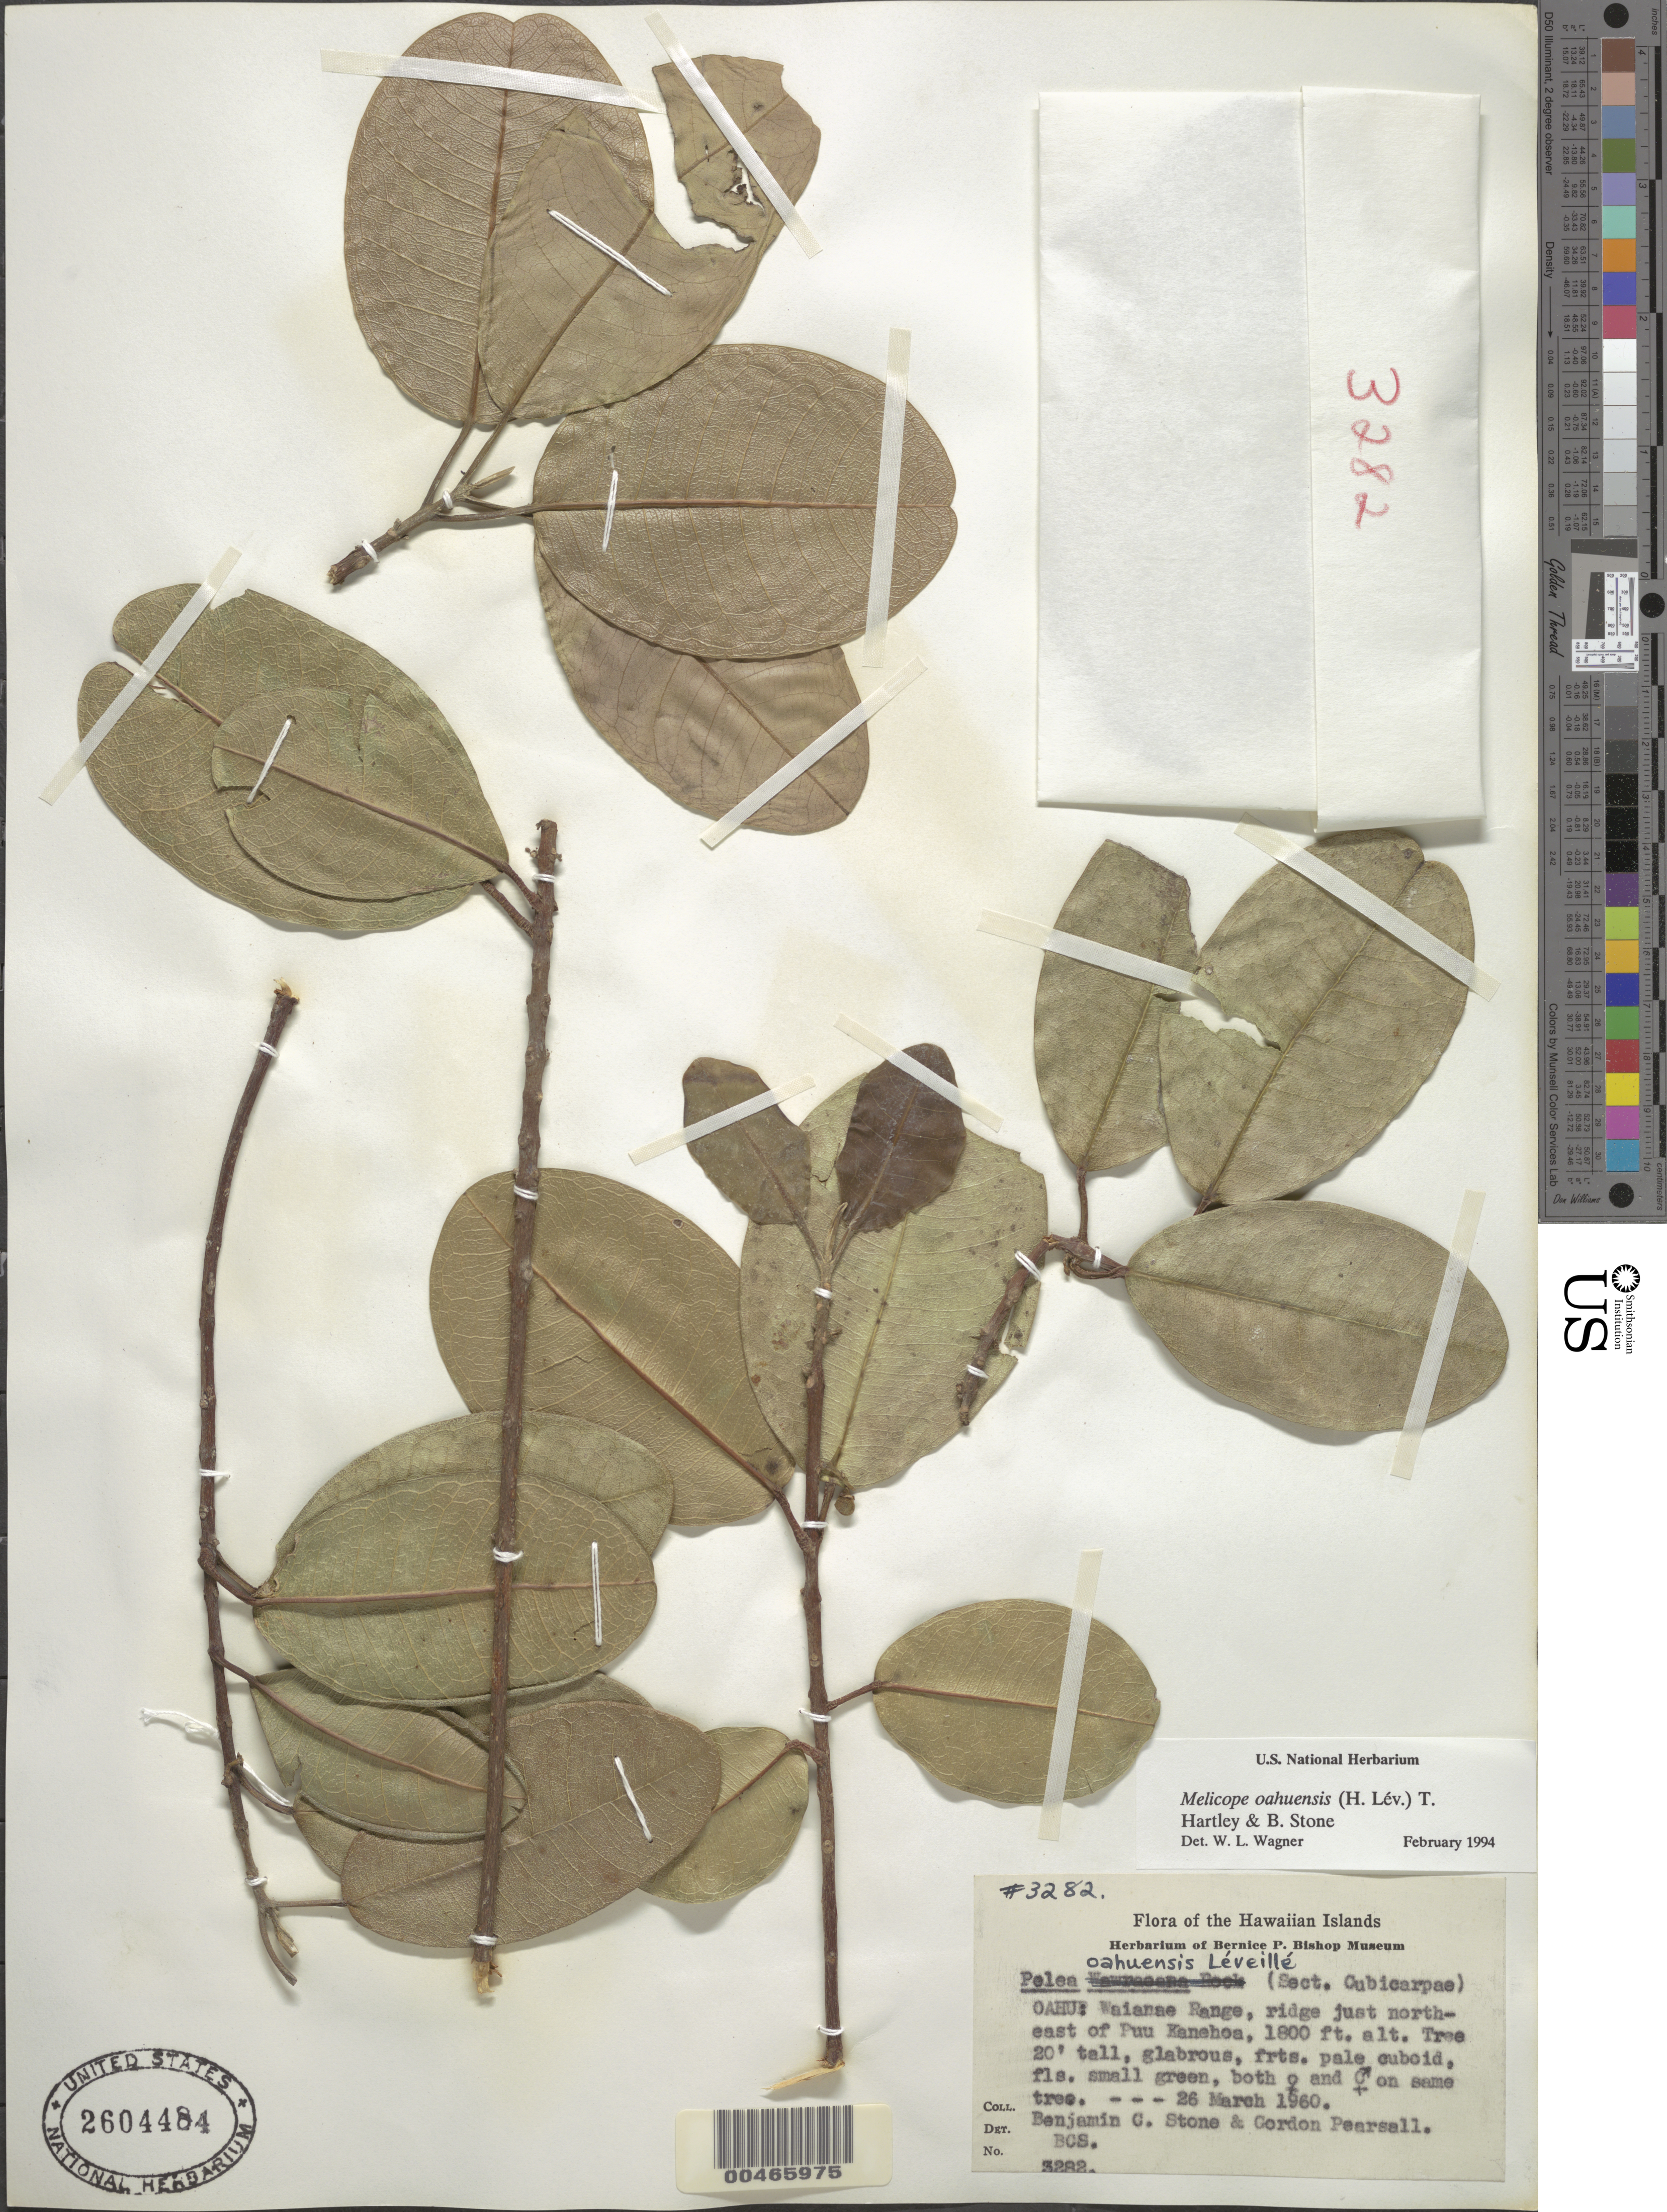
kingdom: Plantae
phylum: Tracheophyta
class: Magnoliopsida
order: Sapindales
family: Rutaceae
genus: Melicope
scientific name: Melicope oahuensis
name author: (H. Lév.) T.G. Hartley & B.C. Stone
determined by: Wagner, W. L., (BOT), Smithsonian Institution - National Museum of Natural History (UNITED STATES)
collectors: B. C. Stone & G. Pearsall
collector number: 3282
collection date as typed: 26 Mar 1960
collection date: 1960-03-26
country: United States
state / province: Hawaii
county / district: Honolulu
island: Oahu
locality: Waianae Range, ridge just NE of Puu Kanehoa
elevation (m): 549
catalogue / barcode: US 2604484